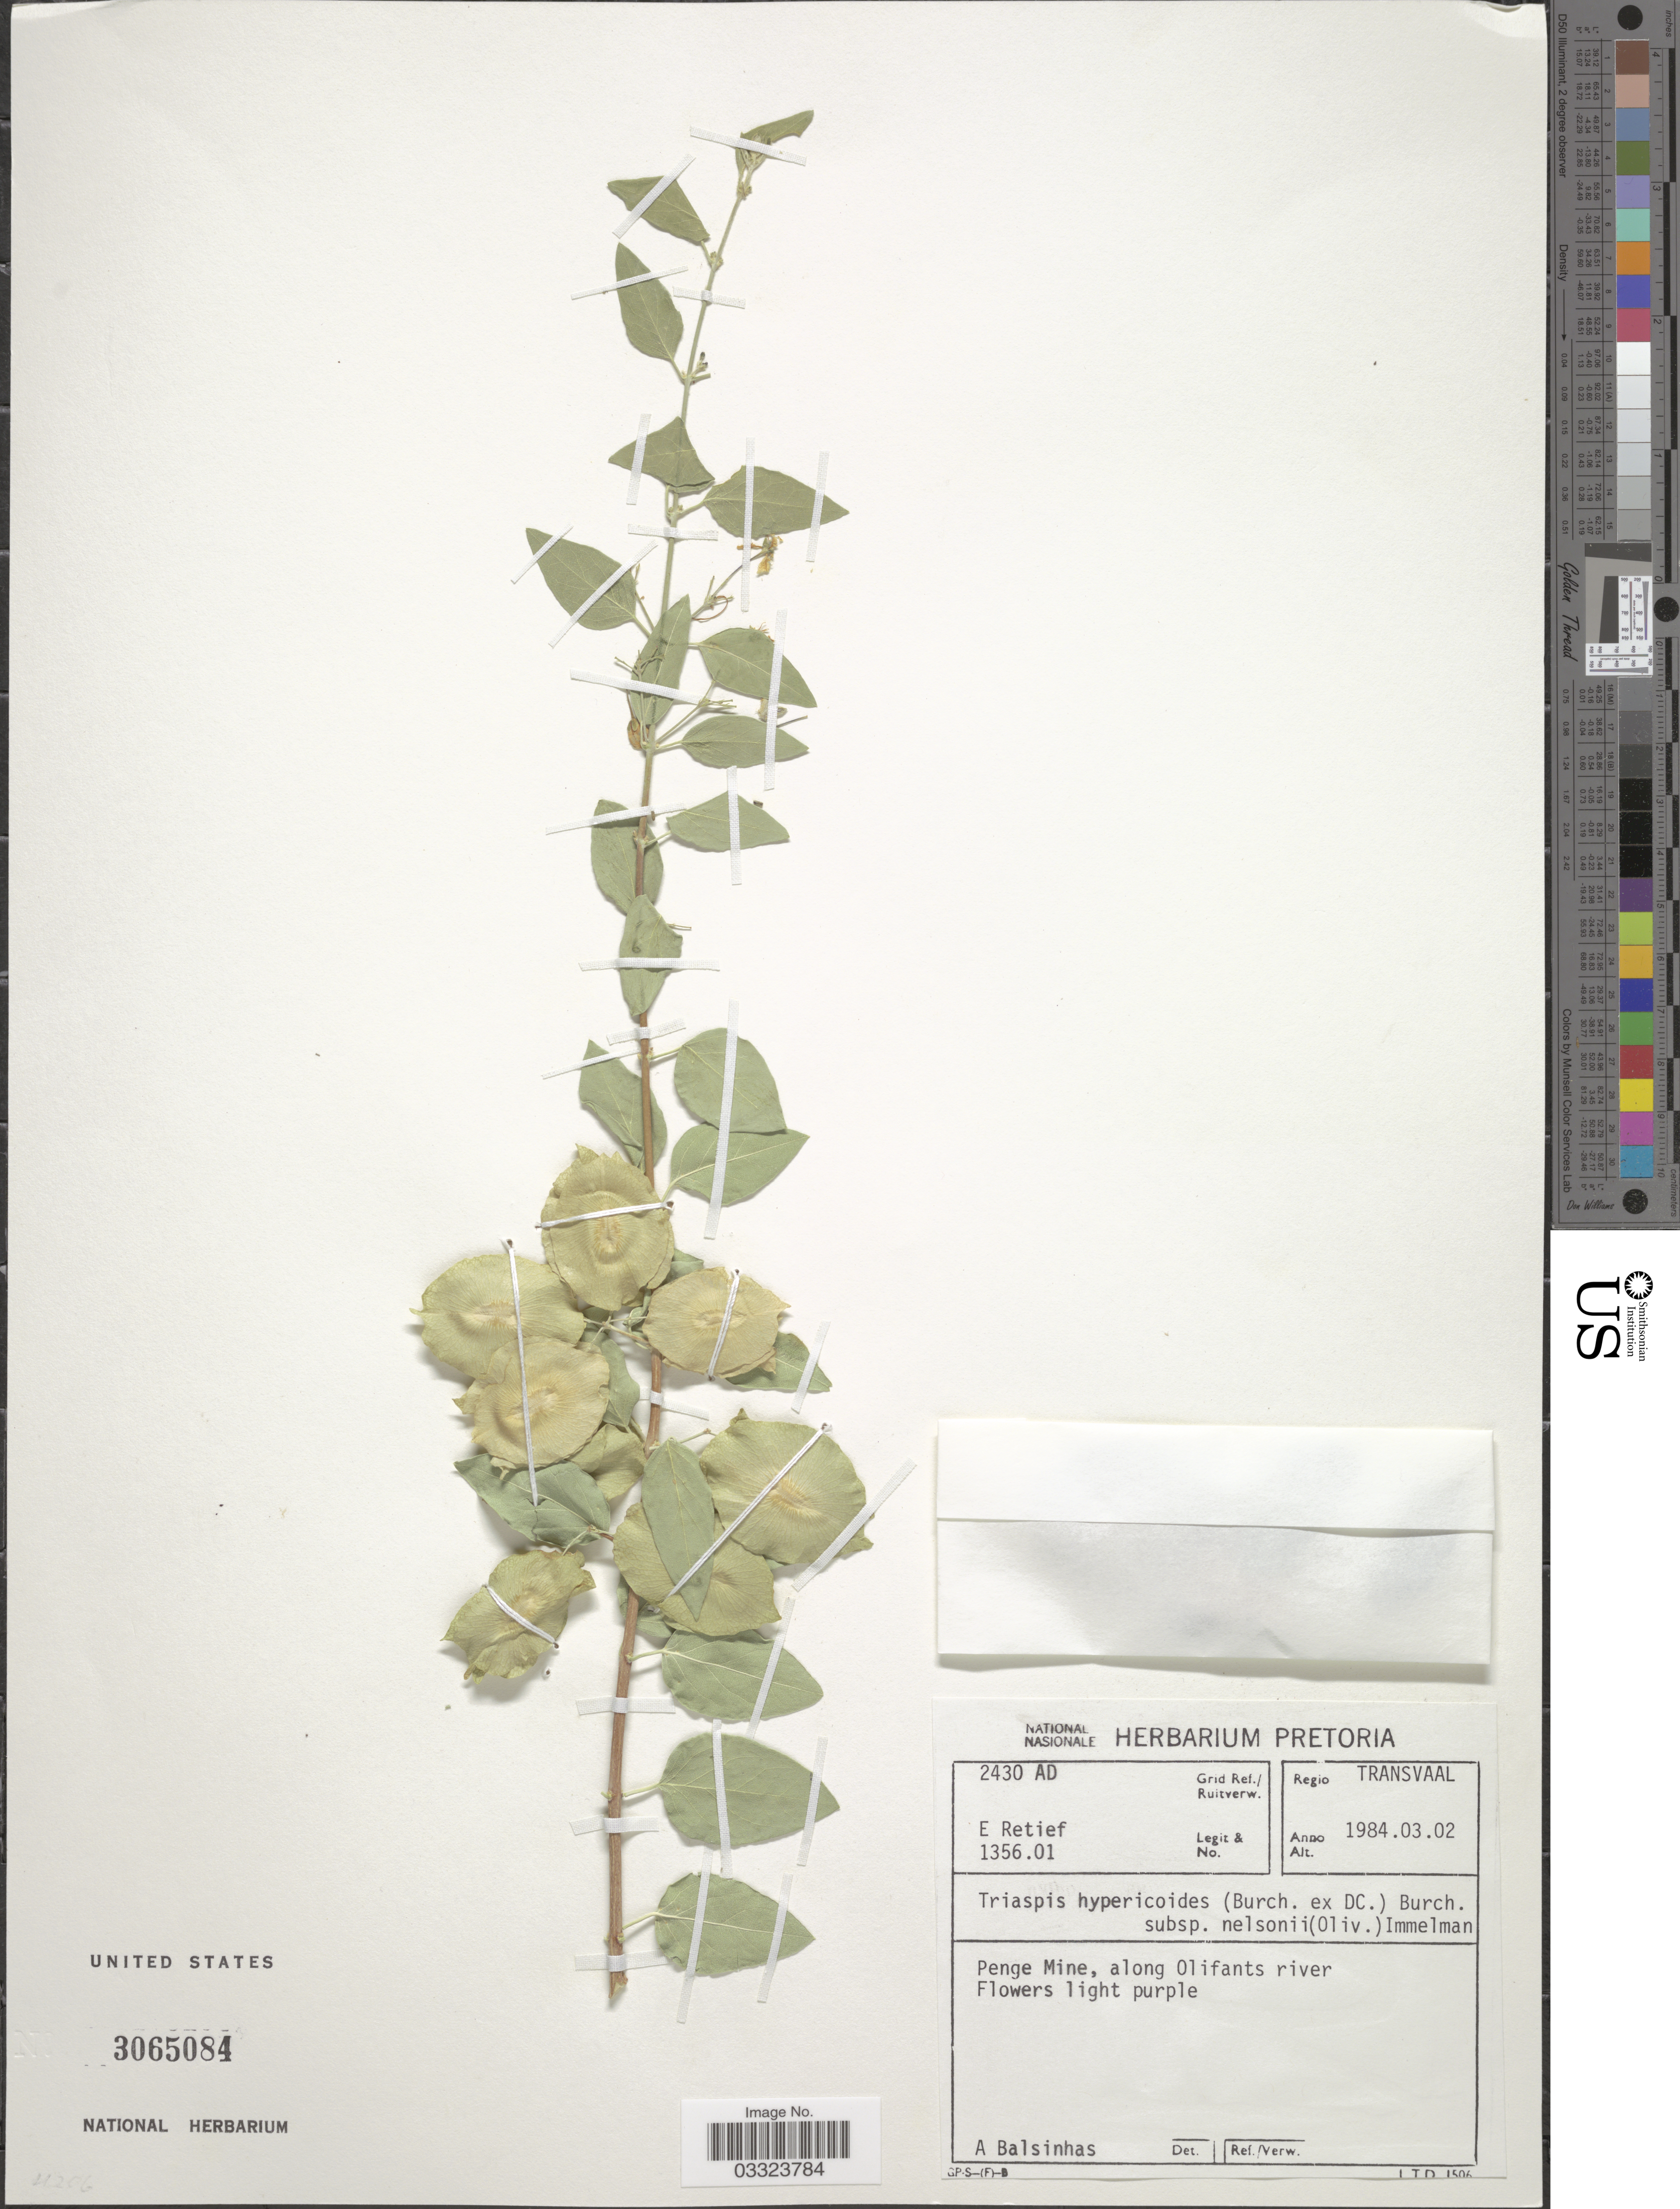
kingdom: Plantae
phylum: Tracheophyta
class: Magnoliopsida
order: Malpighiales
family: Malpighiaceae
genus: Triaspis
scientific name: Triaspis hypericoides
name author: Burch.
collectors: E. Retief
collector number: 1356.01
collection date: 1984-03-02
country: South Africa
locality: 2430 AD Grid Ref./ Ruitverw. Regio Transvaal. Penge Mine, along Olifants river.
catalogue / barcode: US 3065084